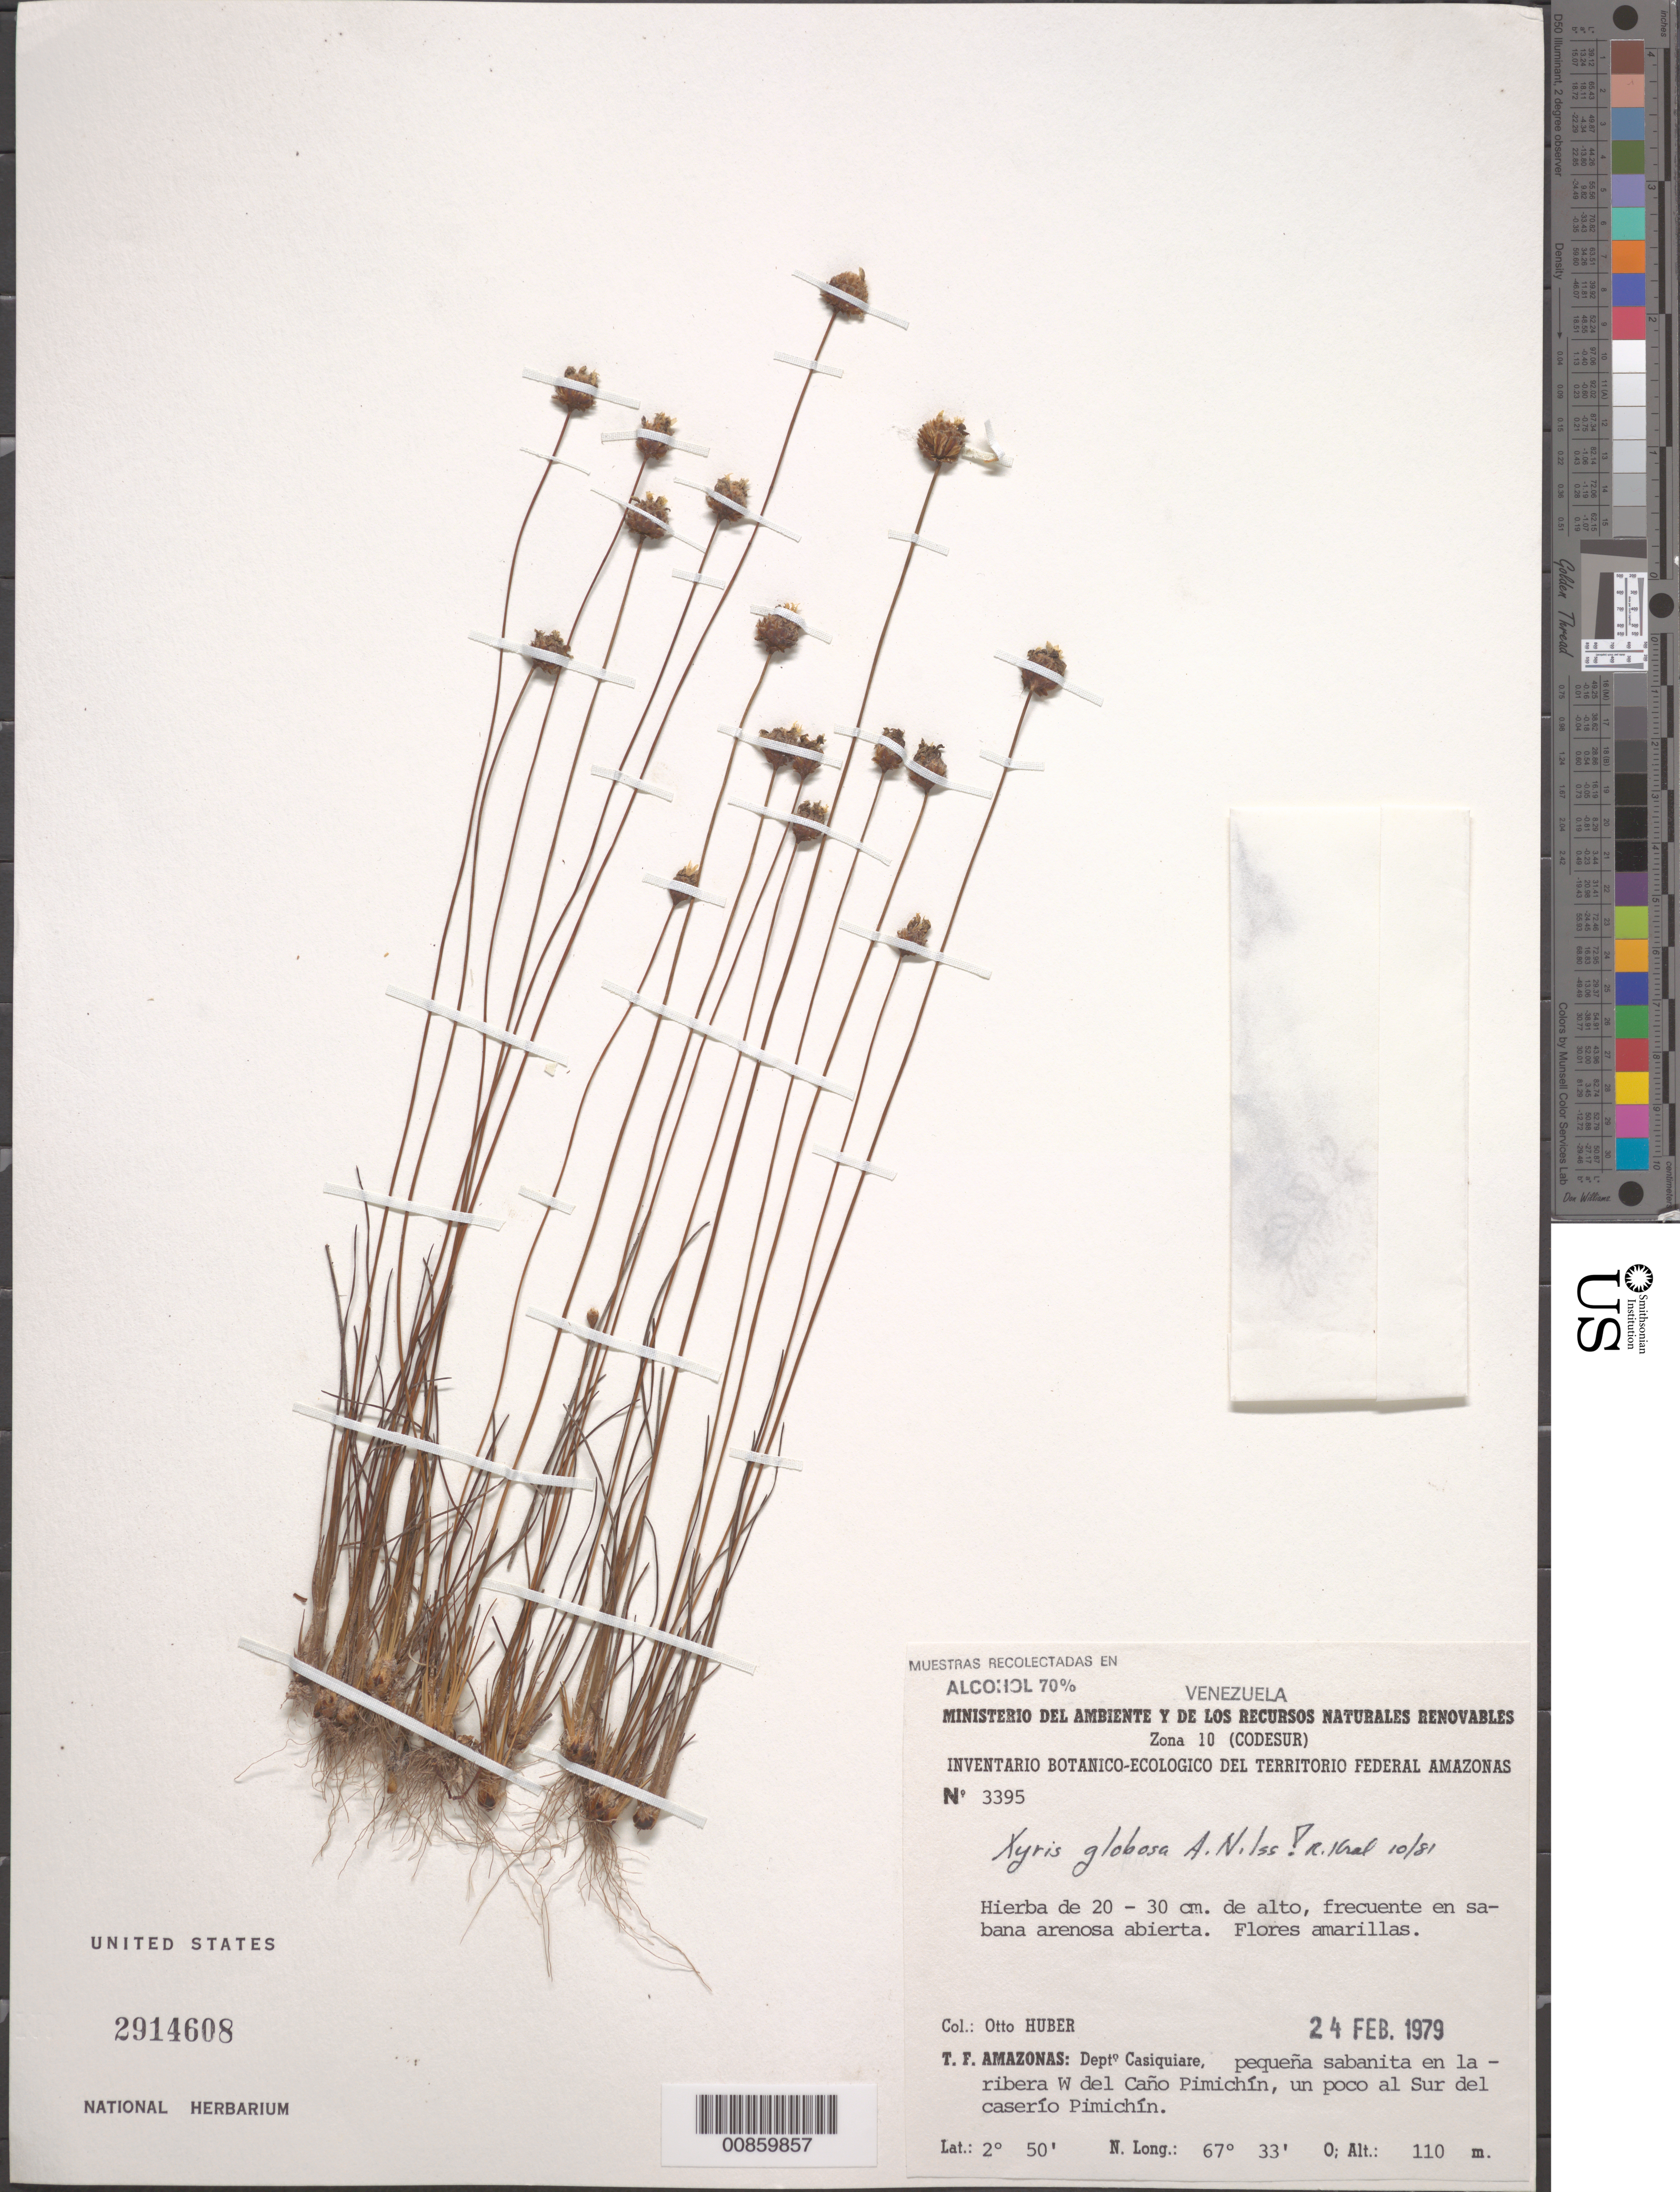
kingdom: Plantae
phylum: Tracheophyta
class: Liliopsida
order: Poales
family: Xyridaceae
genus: Xyris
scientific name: Xyris globosa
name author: Nilsson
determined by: Kral, Robert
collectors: O. Huber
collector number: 3395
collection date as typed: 24-Feb-79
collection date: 1979-02-24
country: Venezuela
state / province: Amazonas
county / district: Maroa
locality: Caño Pimichín, W del; un poco al Sur del caserío Pimichín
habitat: Sabana arenosa abierta; pequeña sabanita.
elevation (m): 110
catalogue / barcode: US 859857